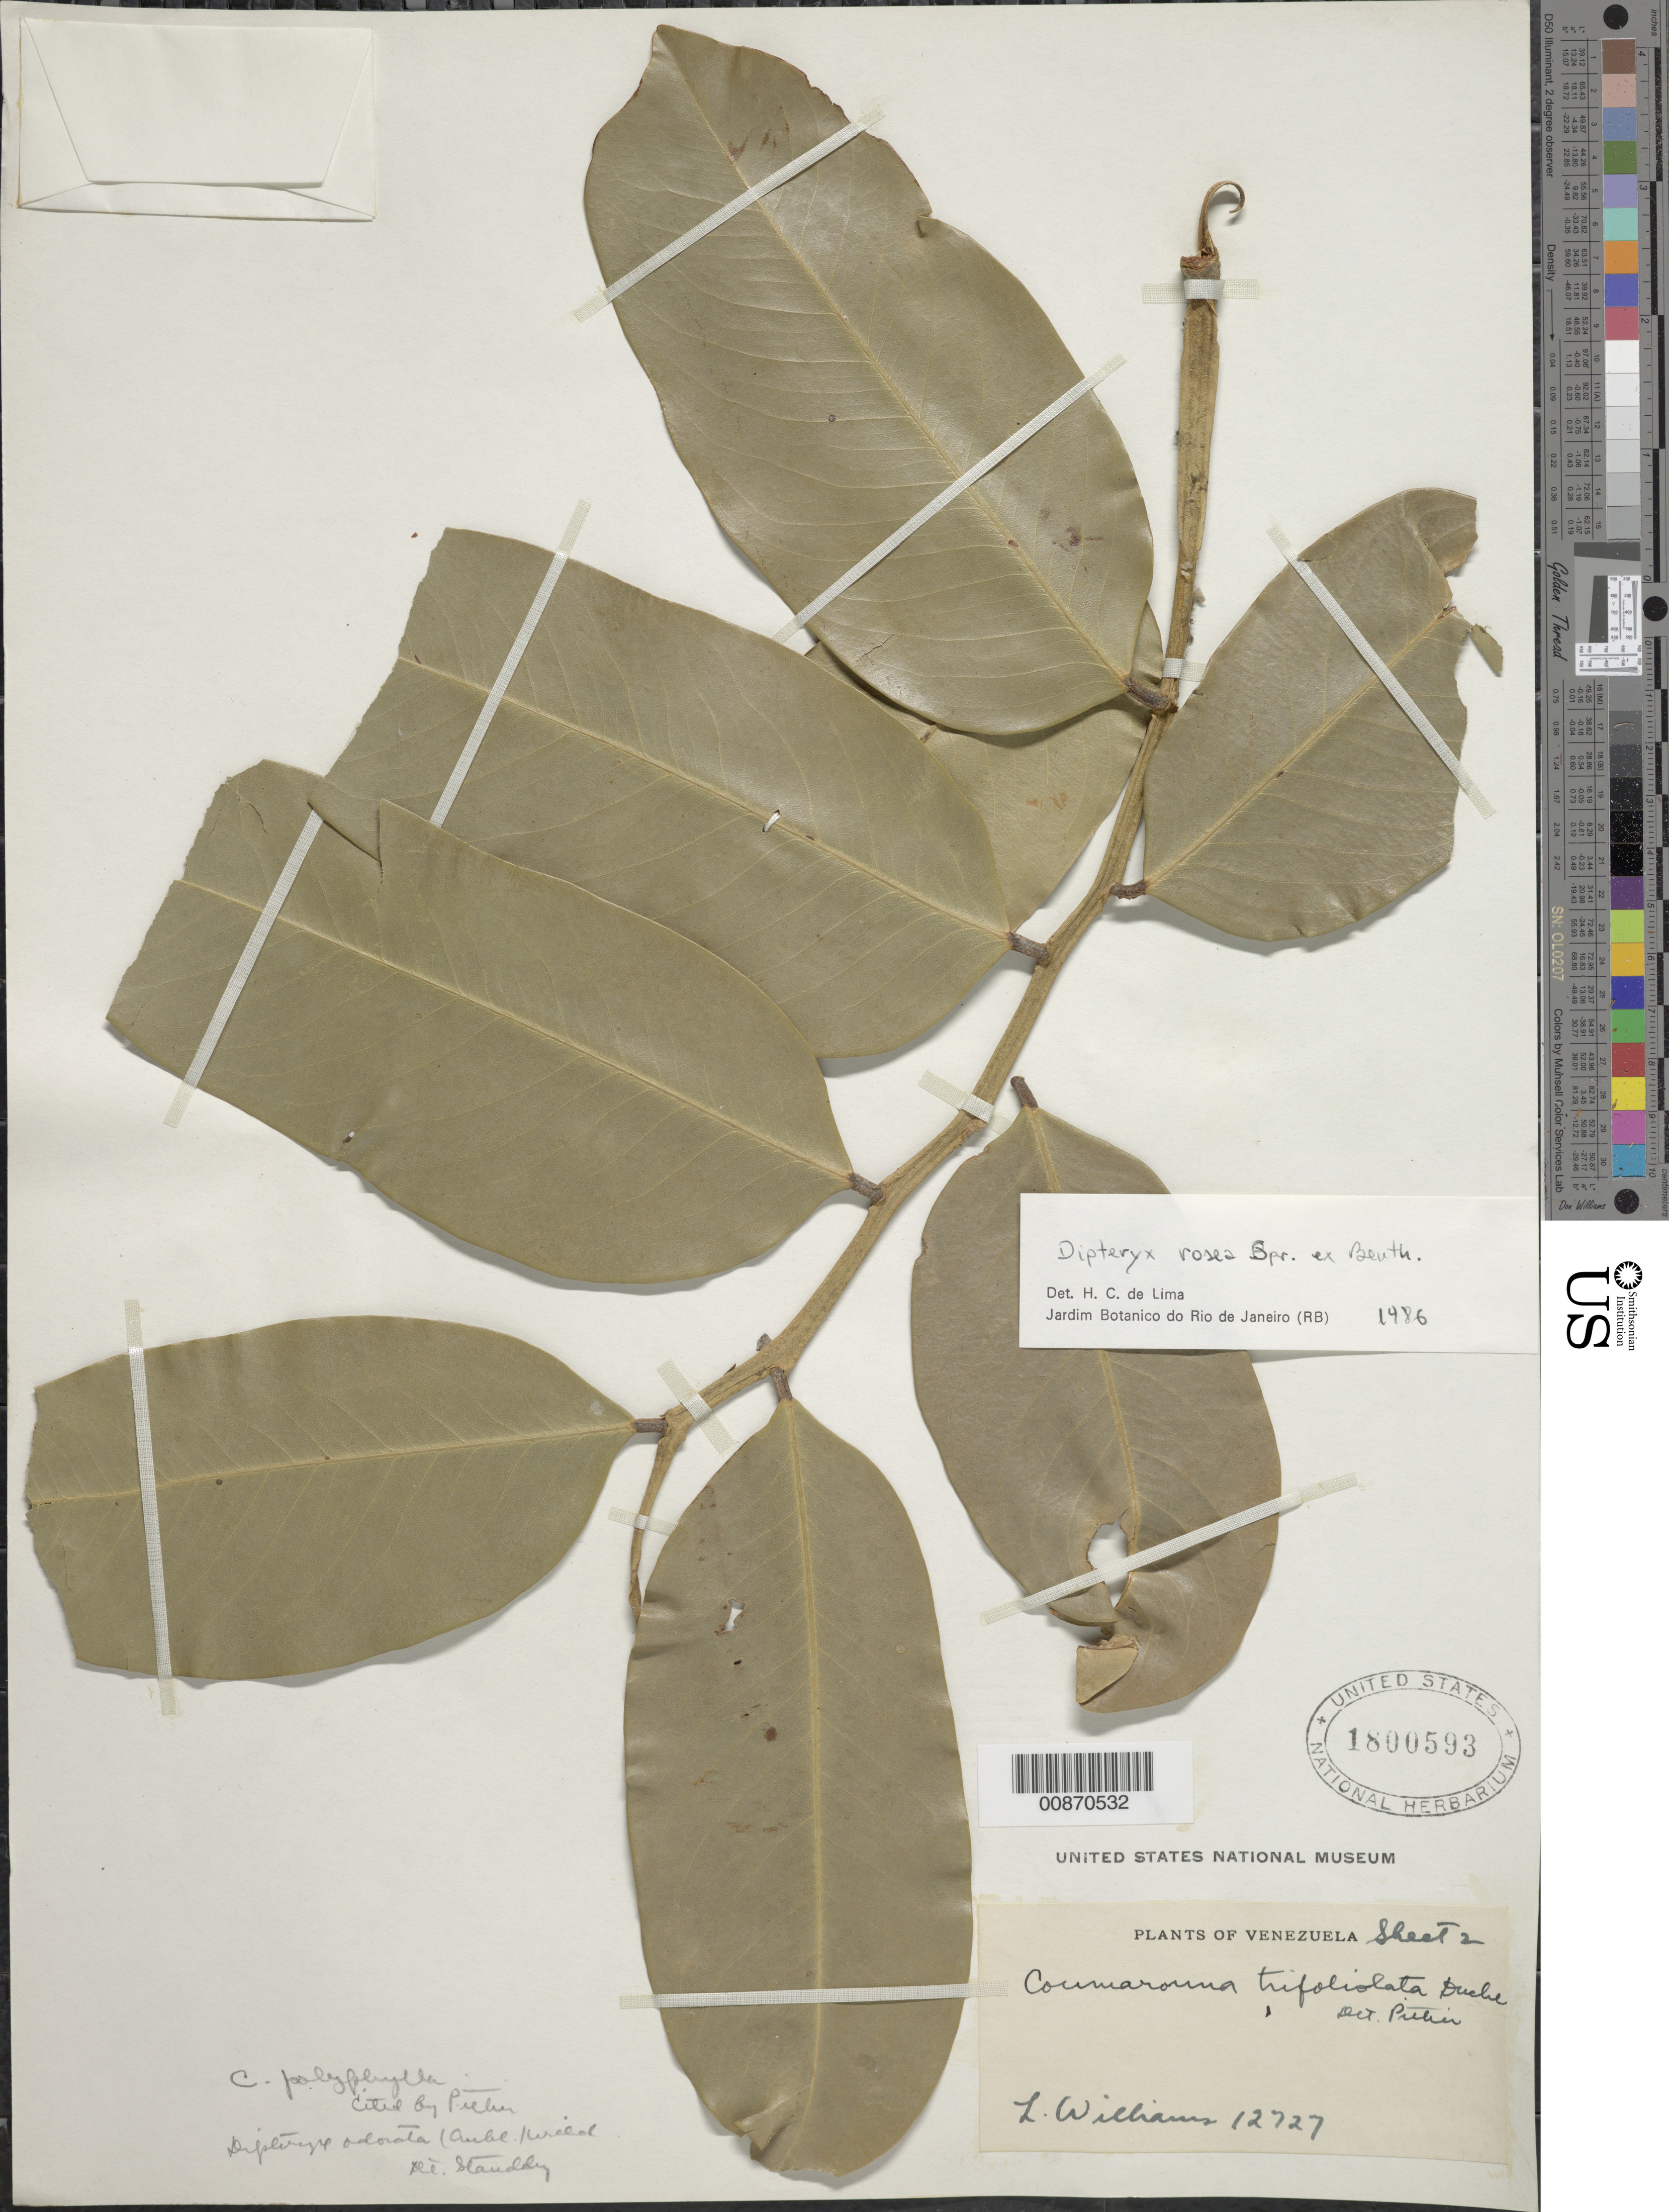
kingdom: Plantae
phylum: Tracheophyta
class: Magnoliopsida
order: Fabales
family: Fabaceae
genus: Dipteryx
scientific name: Dipteryx rosea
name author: Spruce ex Benth.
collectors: L. Williams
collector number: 12727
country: Venezuela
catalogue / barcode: US 1800593